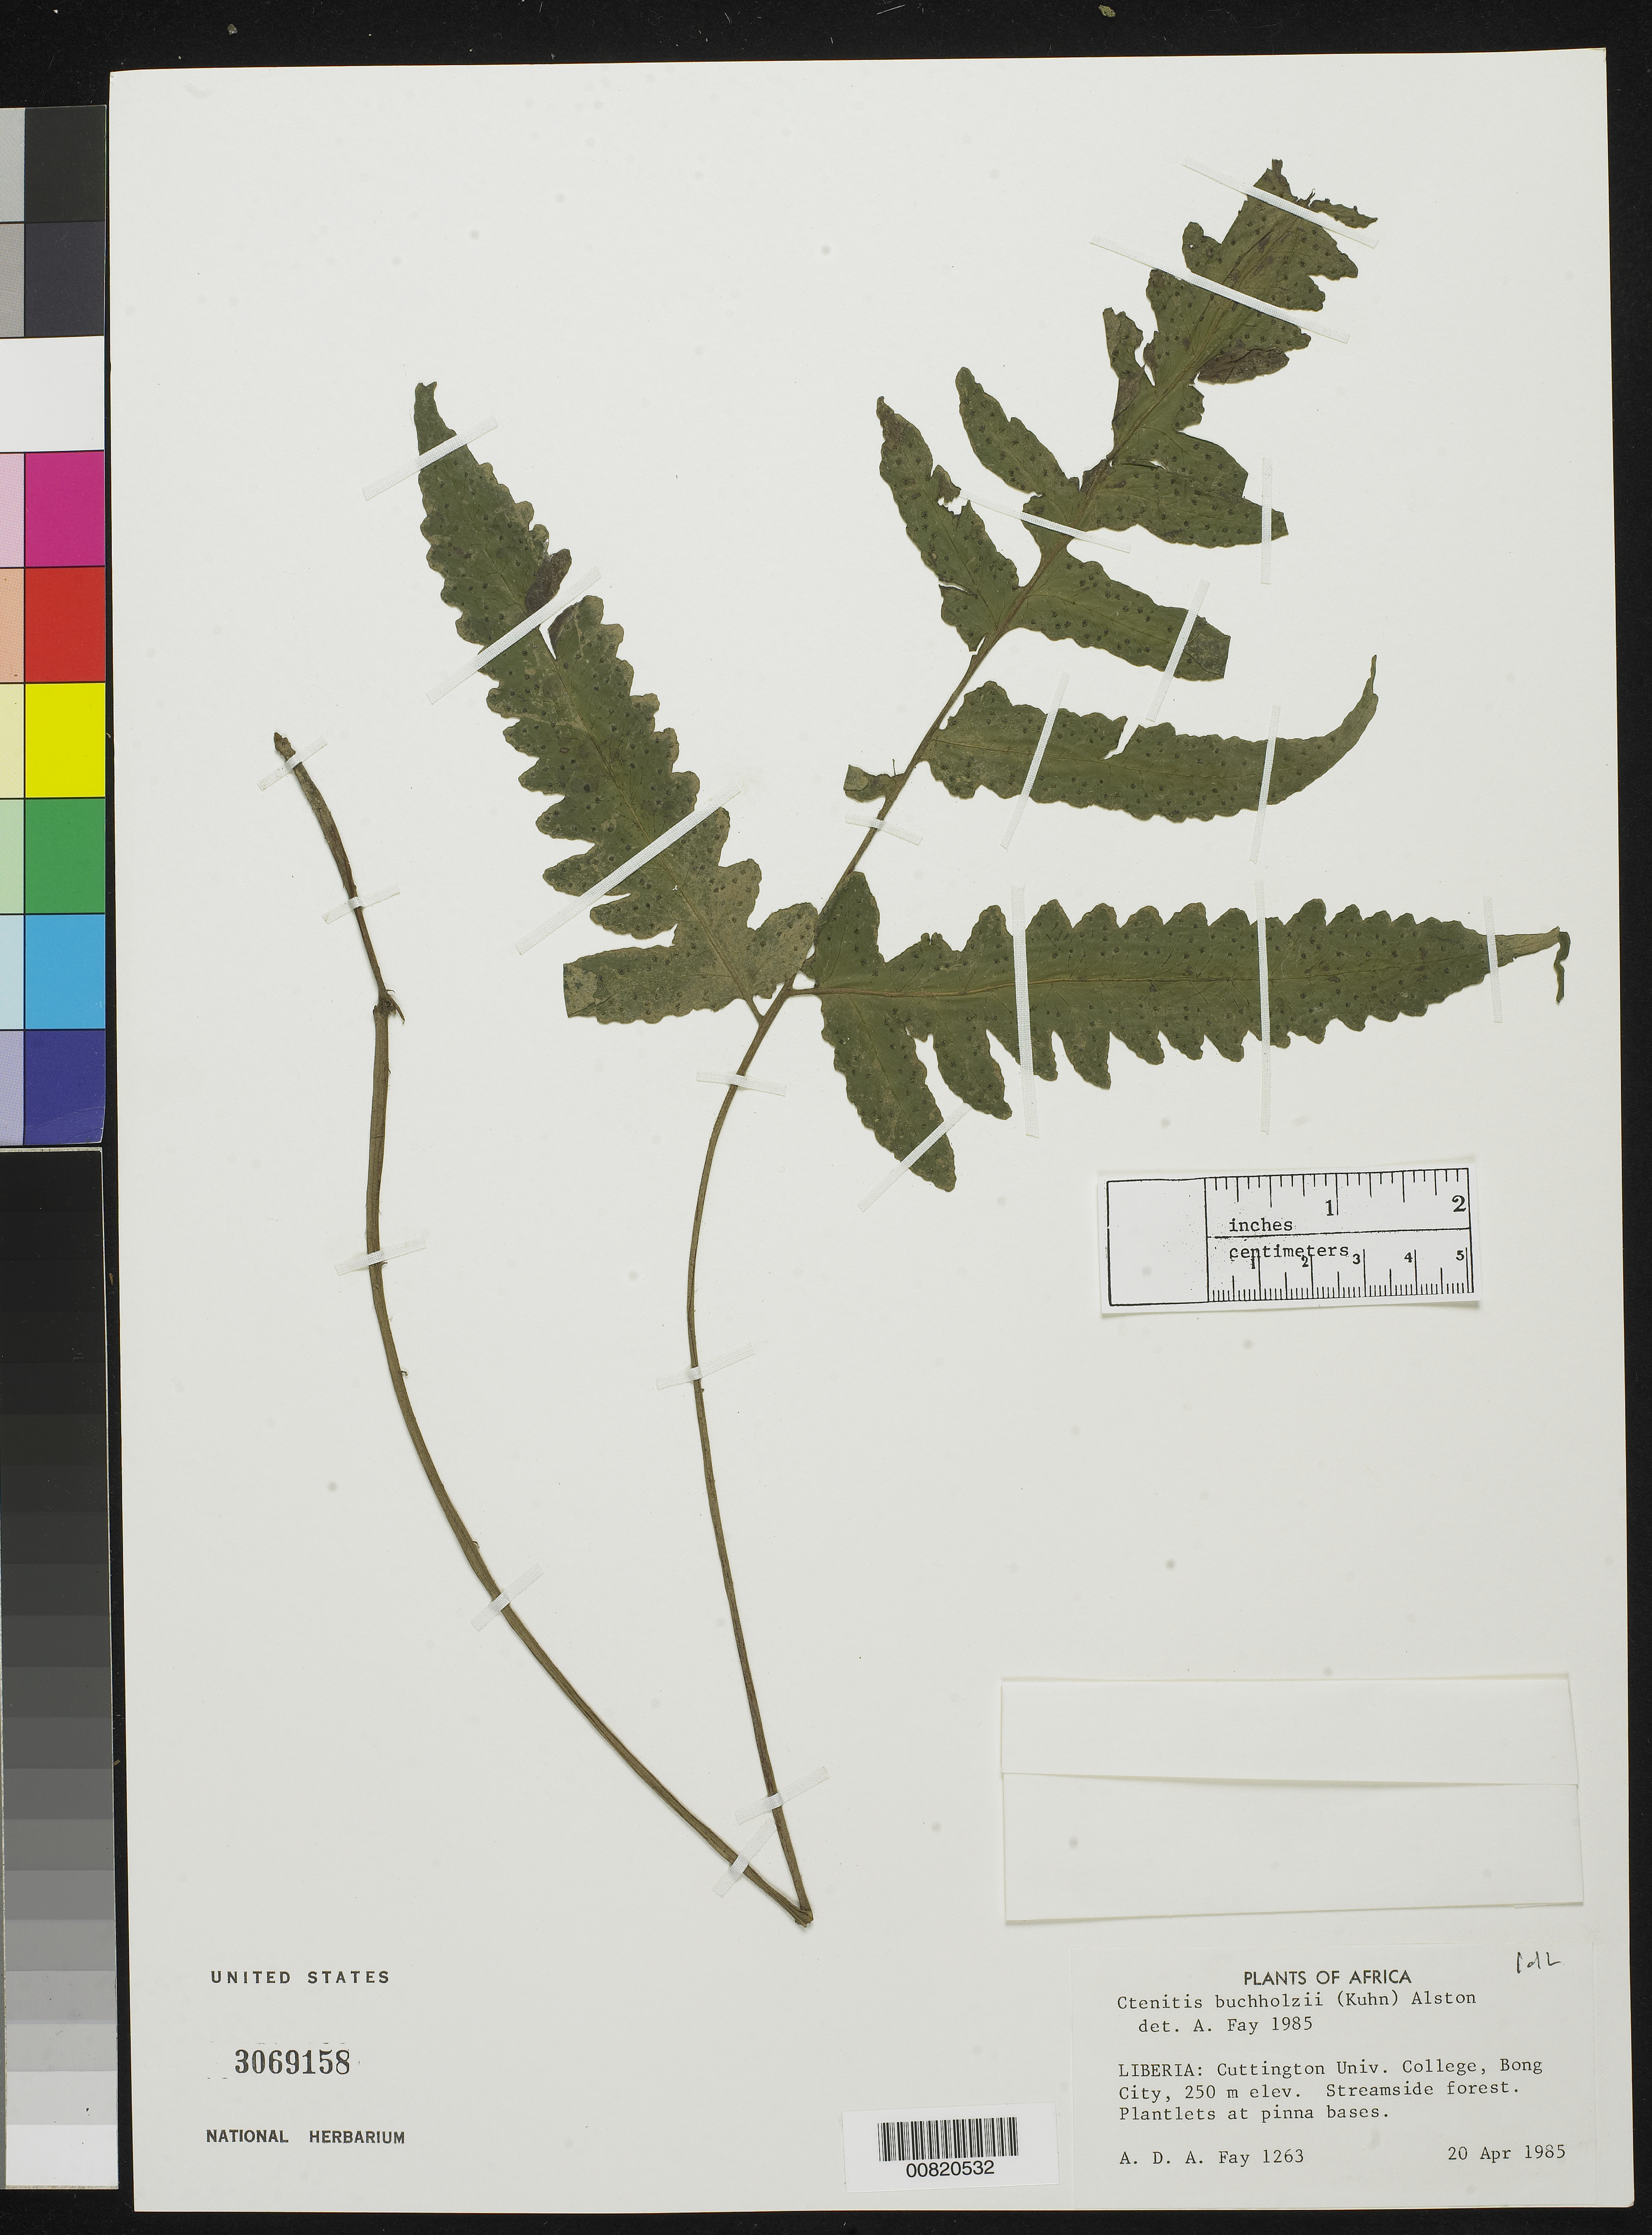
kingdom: Plantae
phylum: Tracheophyta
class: Polypodiopsida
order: Polypodiales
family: Tectariaceae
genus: Triplophyllum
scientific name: Triplophyllum buchholzii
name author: (Kuhn)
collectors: A. Fay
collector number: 1263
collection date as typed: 20 Apr 1985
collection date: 1985-04-20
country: Liberia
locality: Cuttington Univ. College, Bong City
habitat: Streamside forest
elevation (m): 250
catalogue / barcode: US 3069158